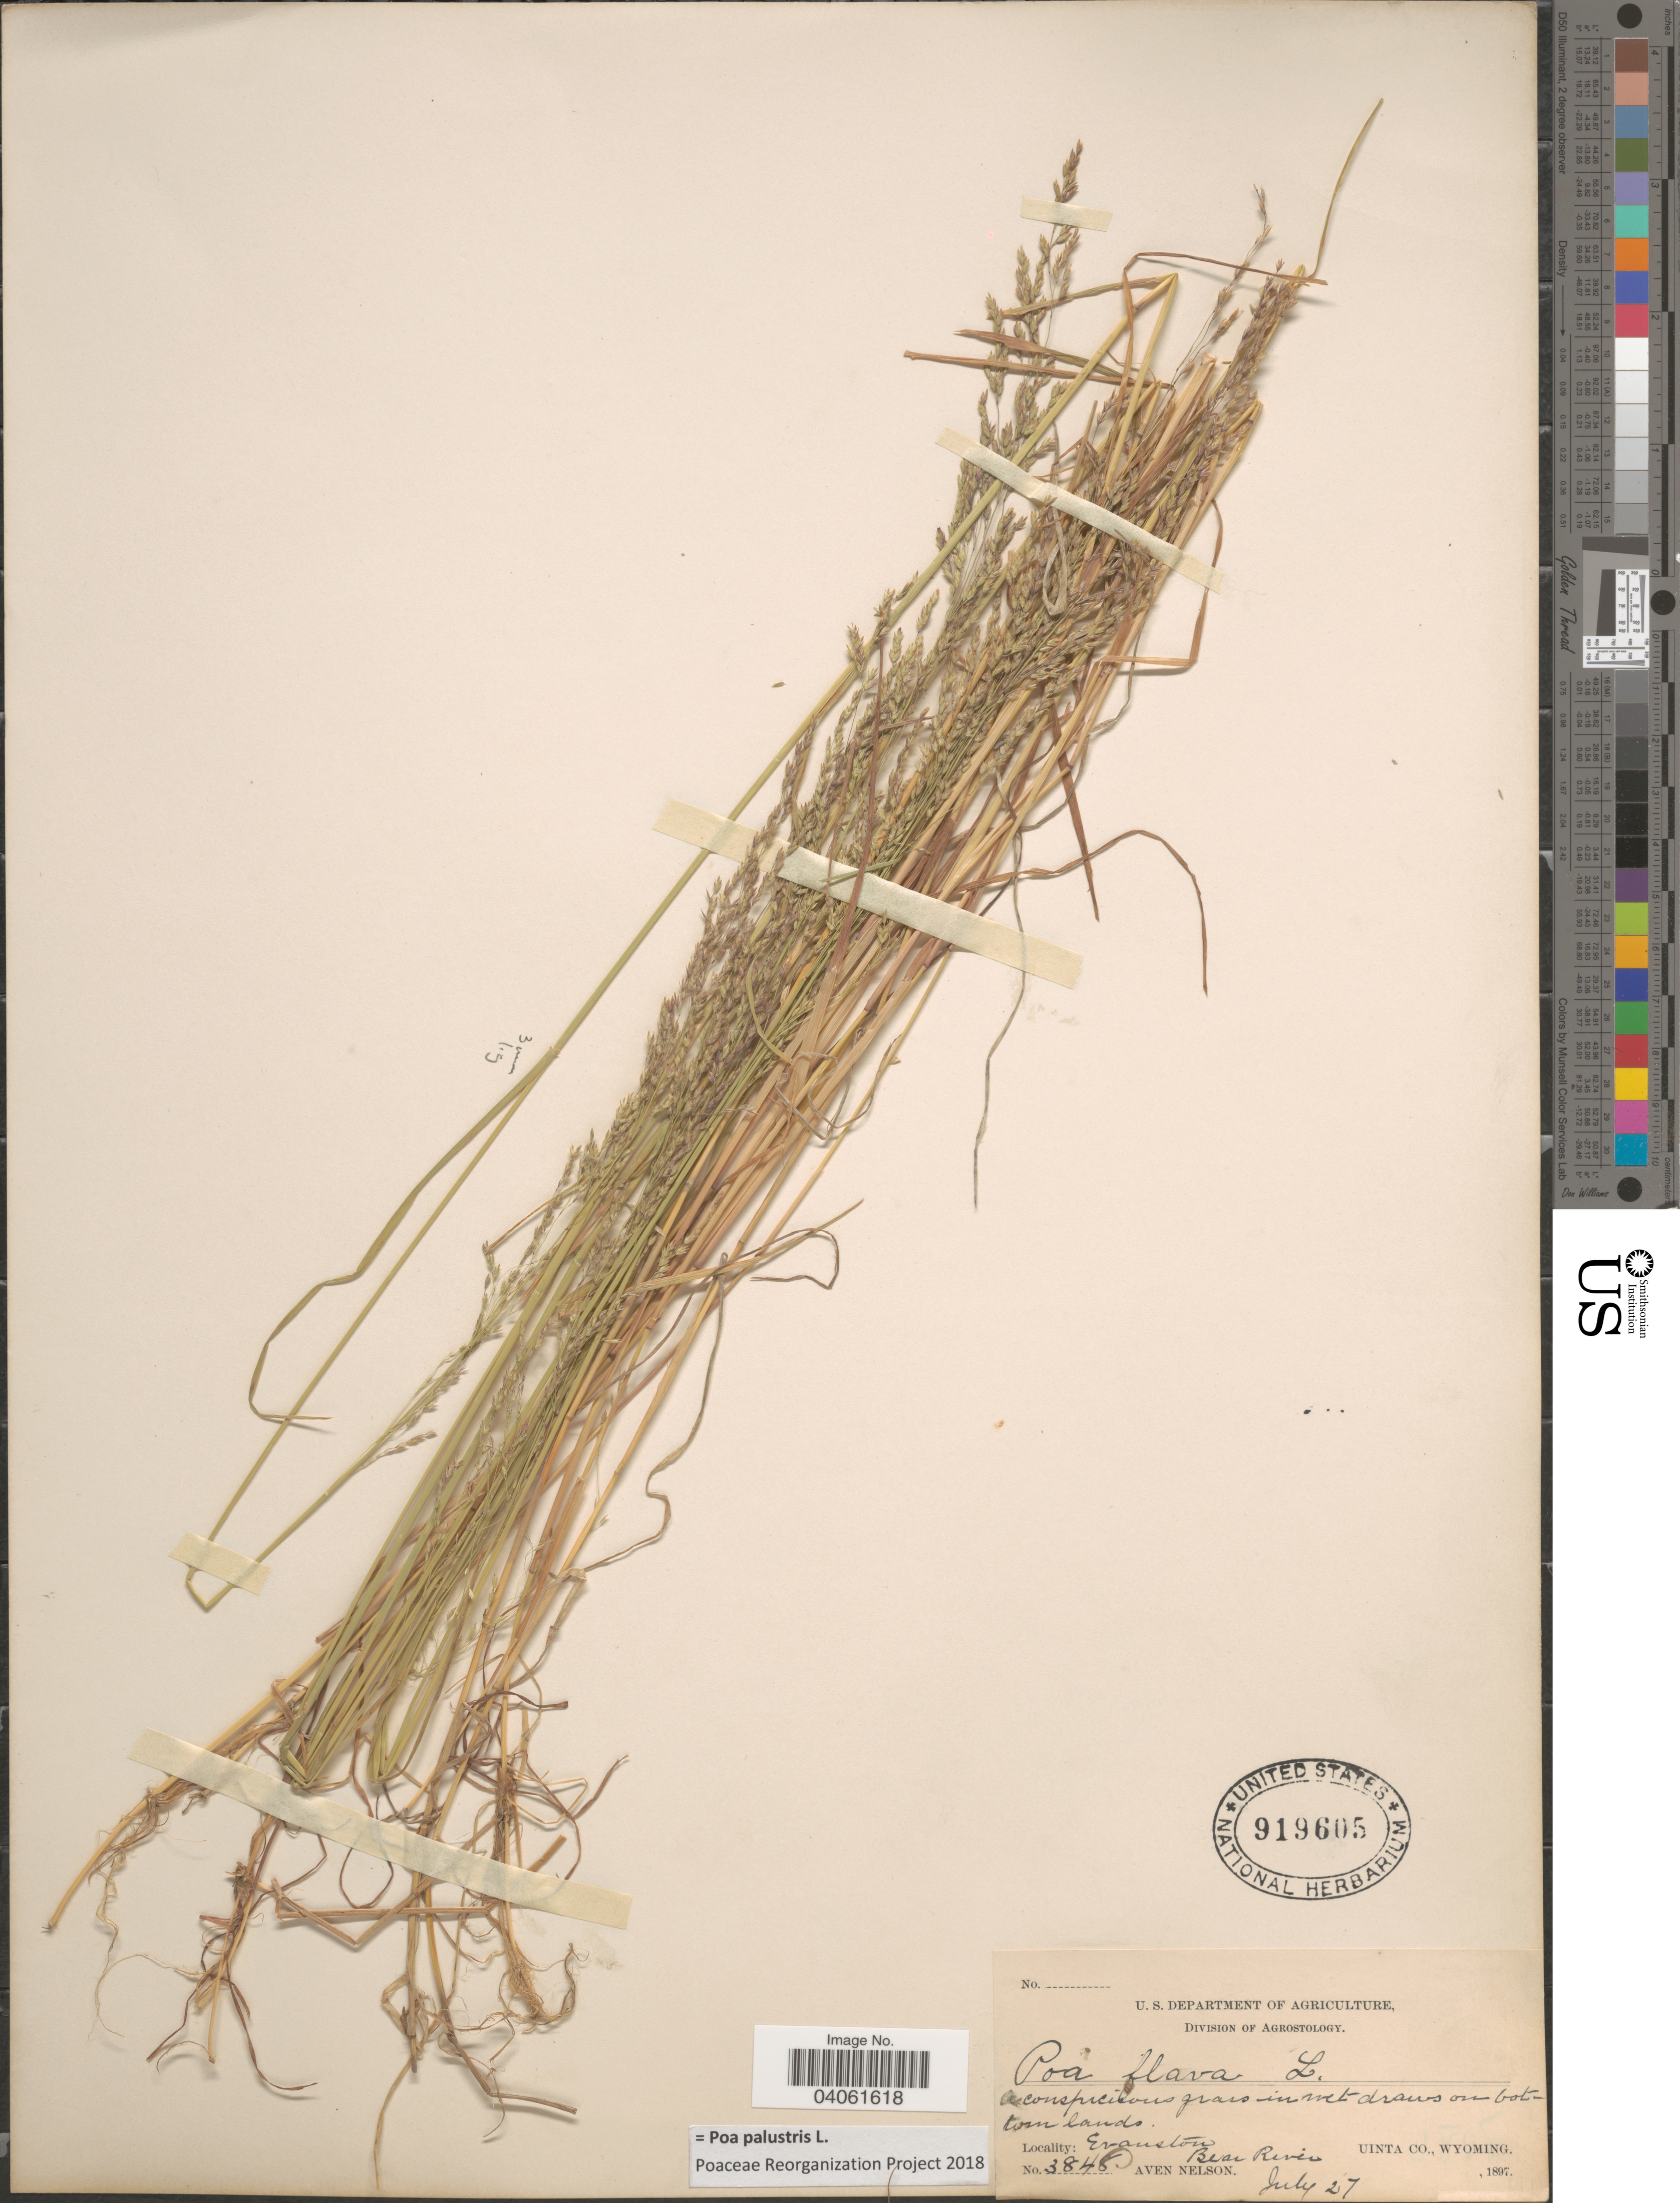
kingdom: Plantae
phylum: Tracheophyta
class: Liliopsida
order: Poales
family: Poaceae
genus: Poa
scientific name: Poa palustris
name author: L.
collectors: A. Nelson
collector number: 3848*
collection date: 1897-07-27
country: United States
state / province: Wyoming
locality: Evanston, Bear River, Uinta Co.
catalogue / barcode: US 919605